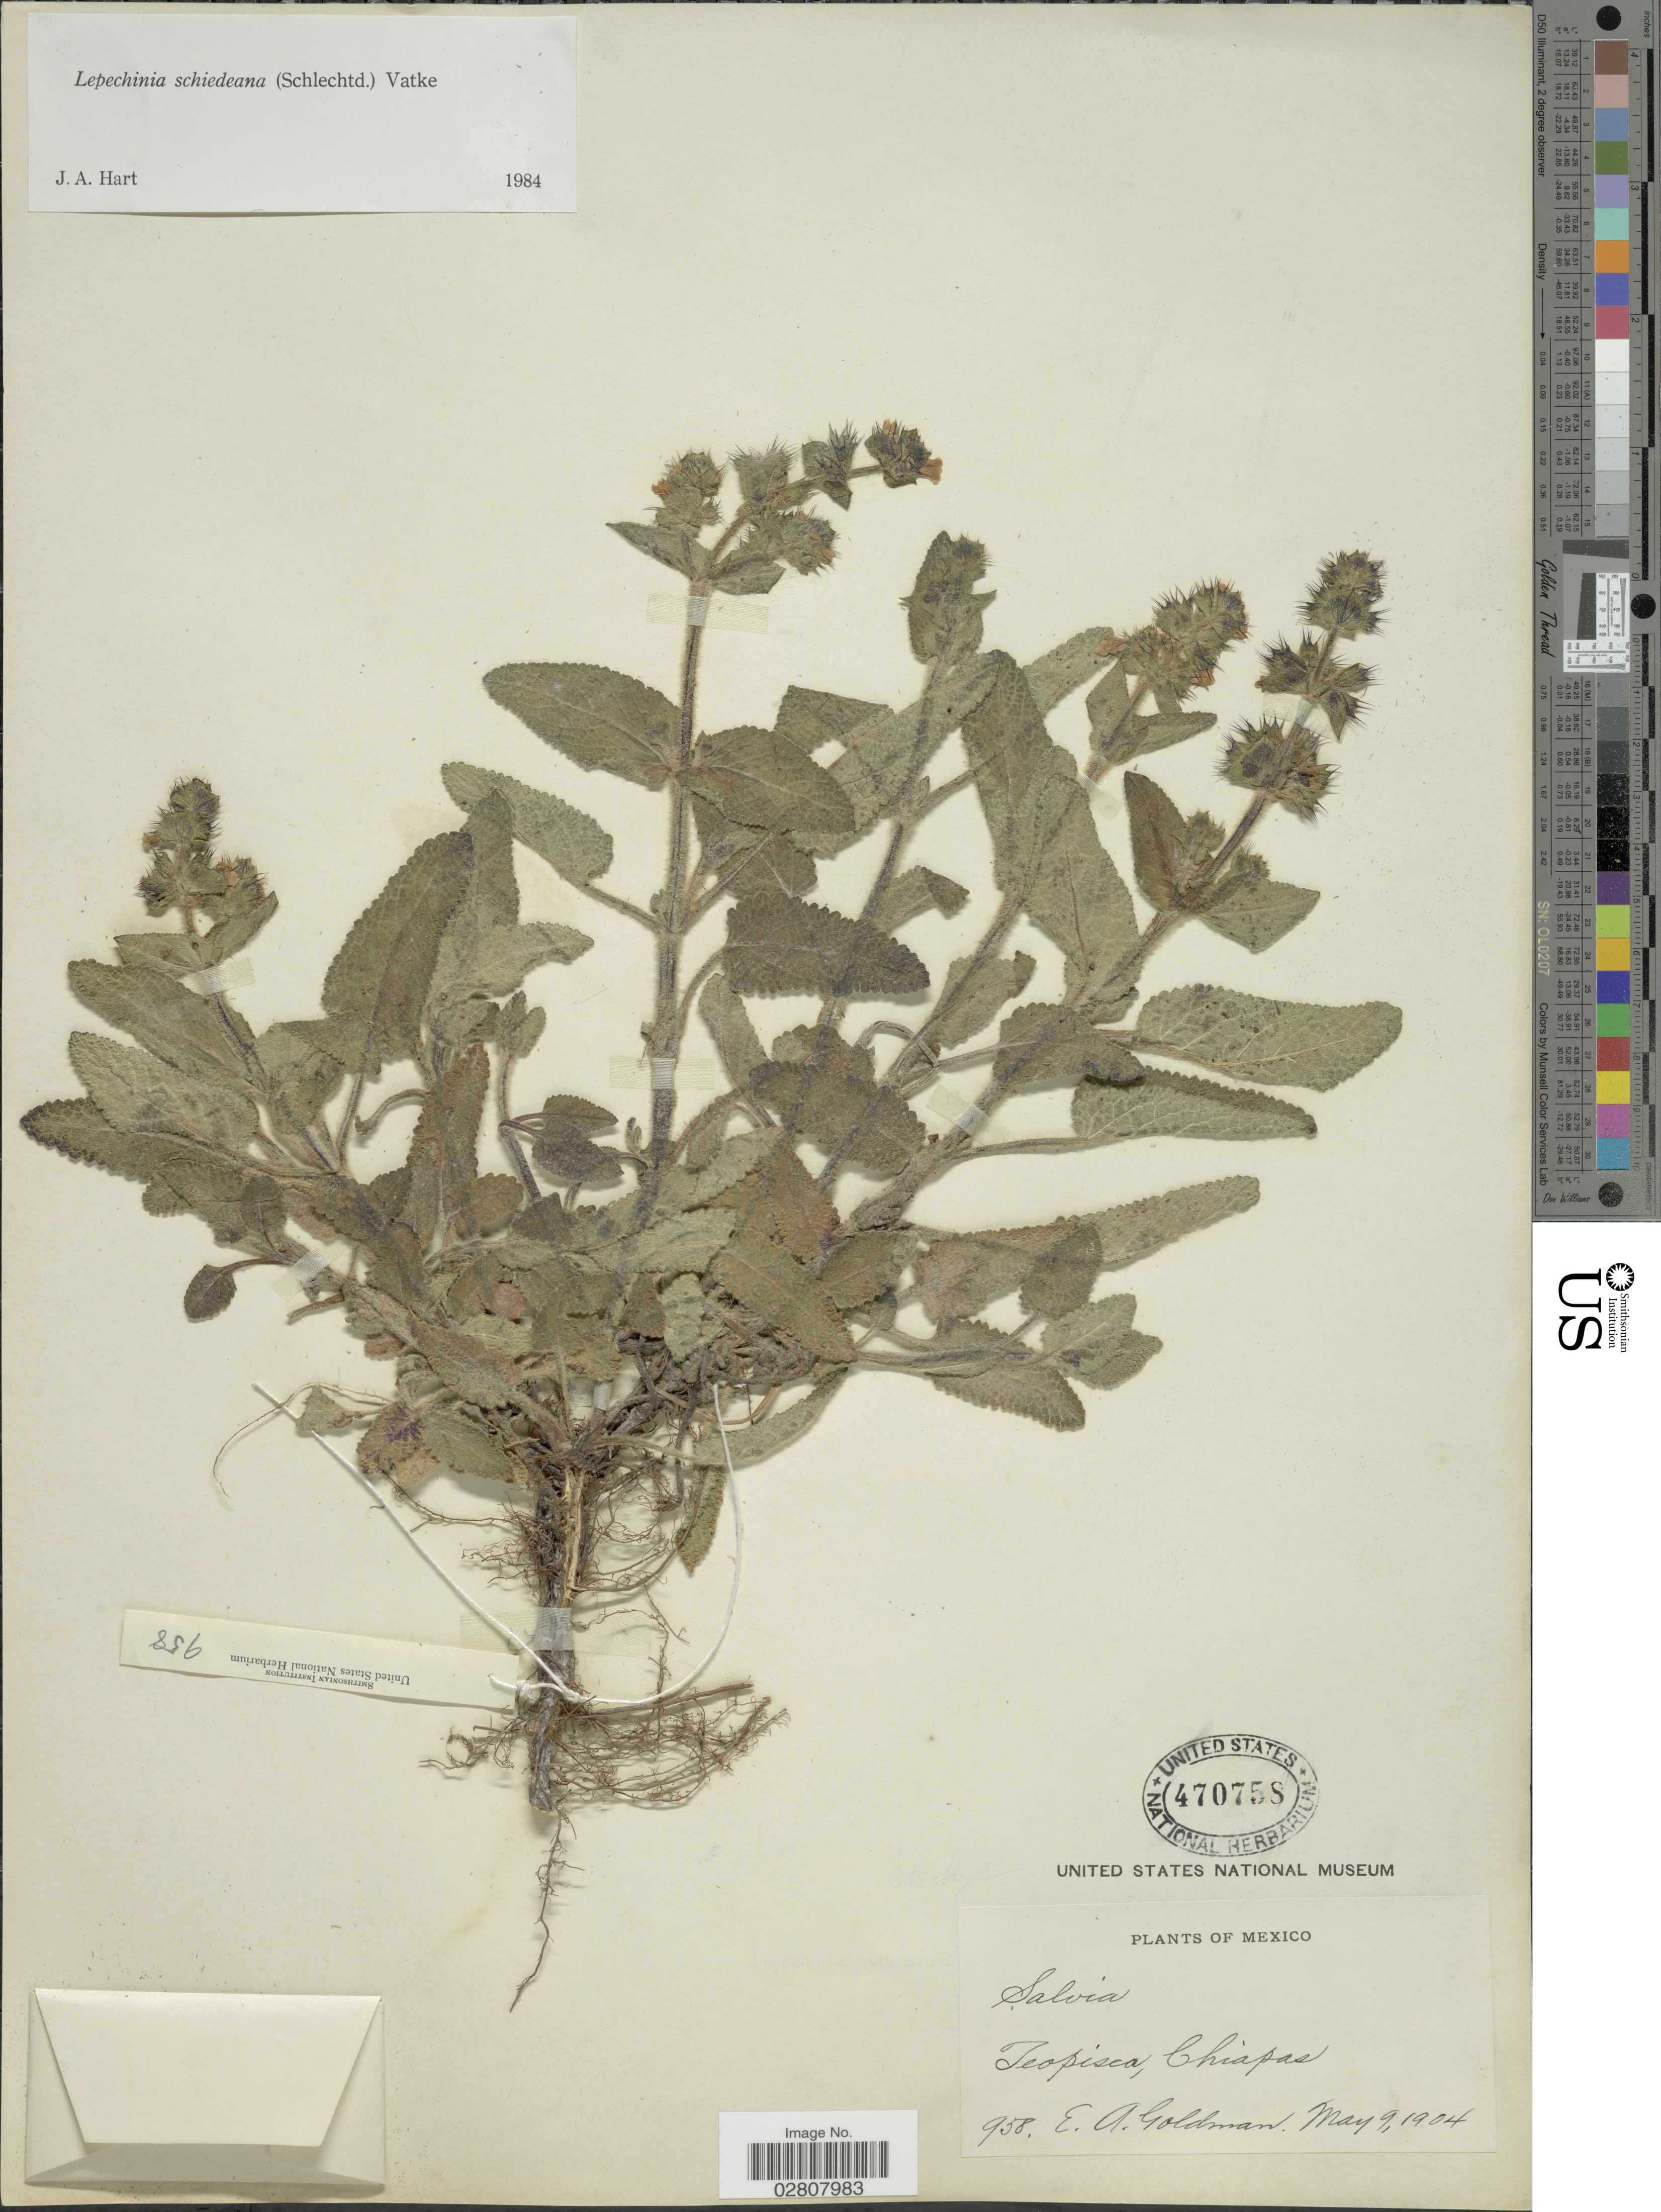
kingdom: Plantae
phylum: Tracheophyta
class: Magnoliopsida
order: Lamiales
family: Lamiaceae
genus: Lepechinia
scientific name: Lepechinia schiedeana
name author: (Schltdl.) Vatke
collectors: E. A. Goldman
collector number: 958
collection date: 1904-05-09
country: Mexico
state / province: Chiapas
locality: Teopisca.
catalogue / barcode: US 470758